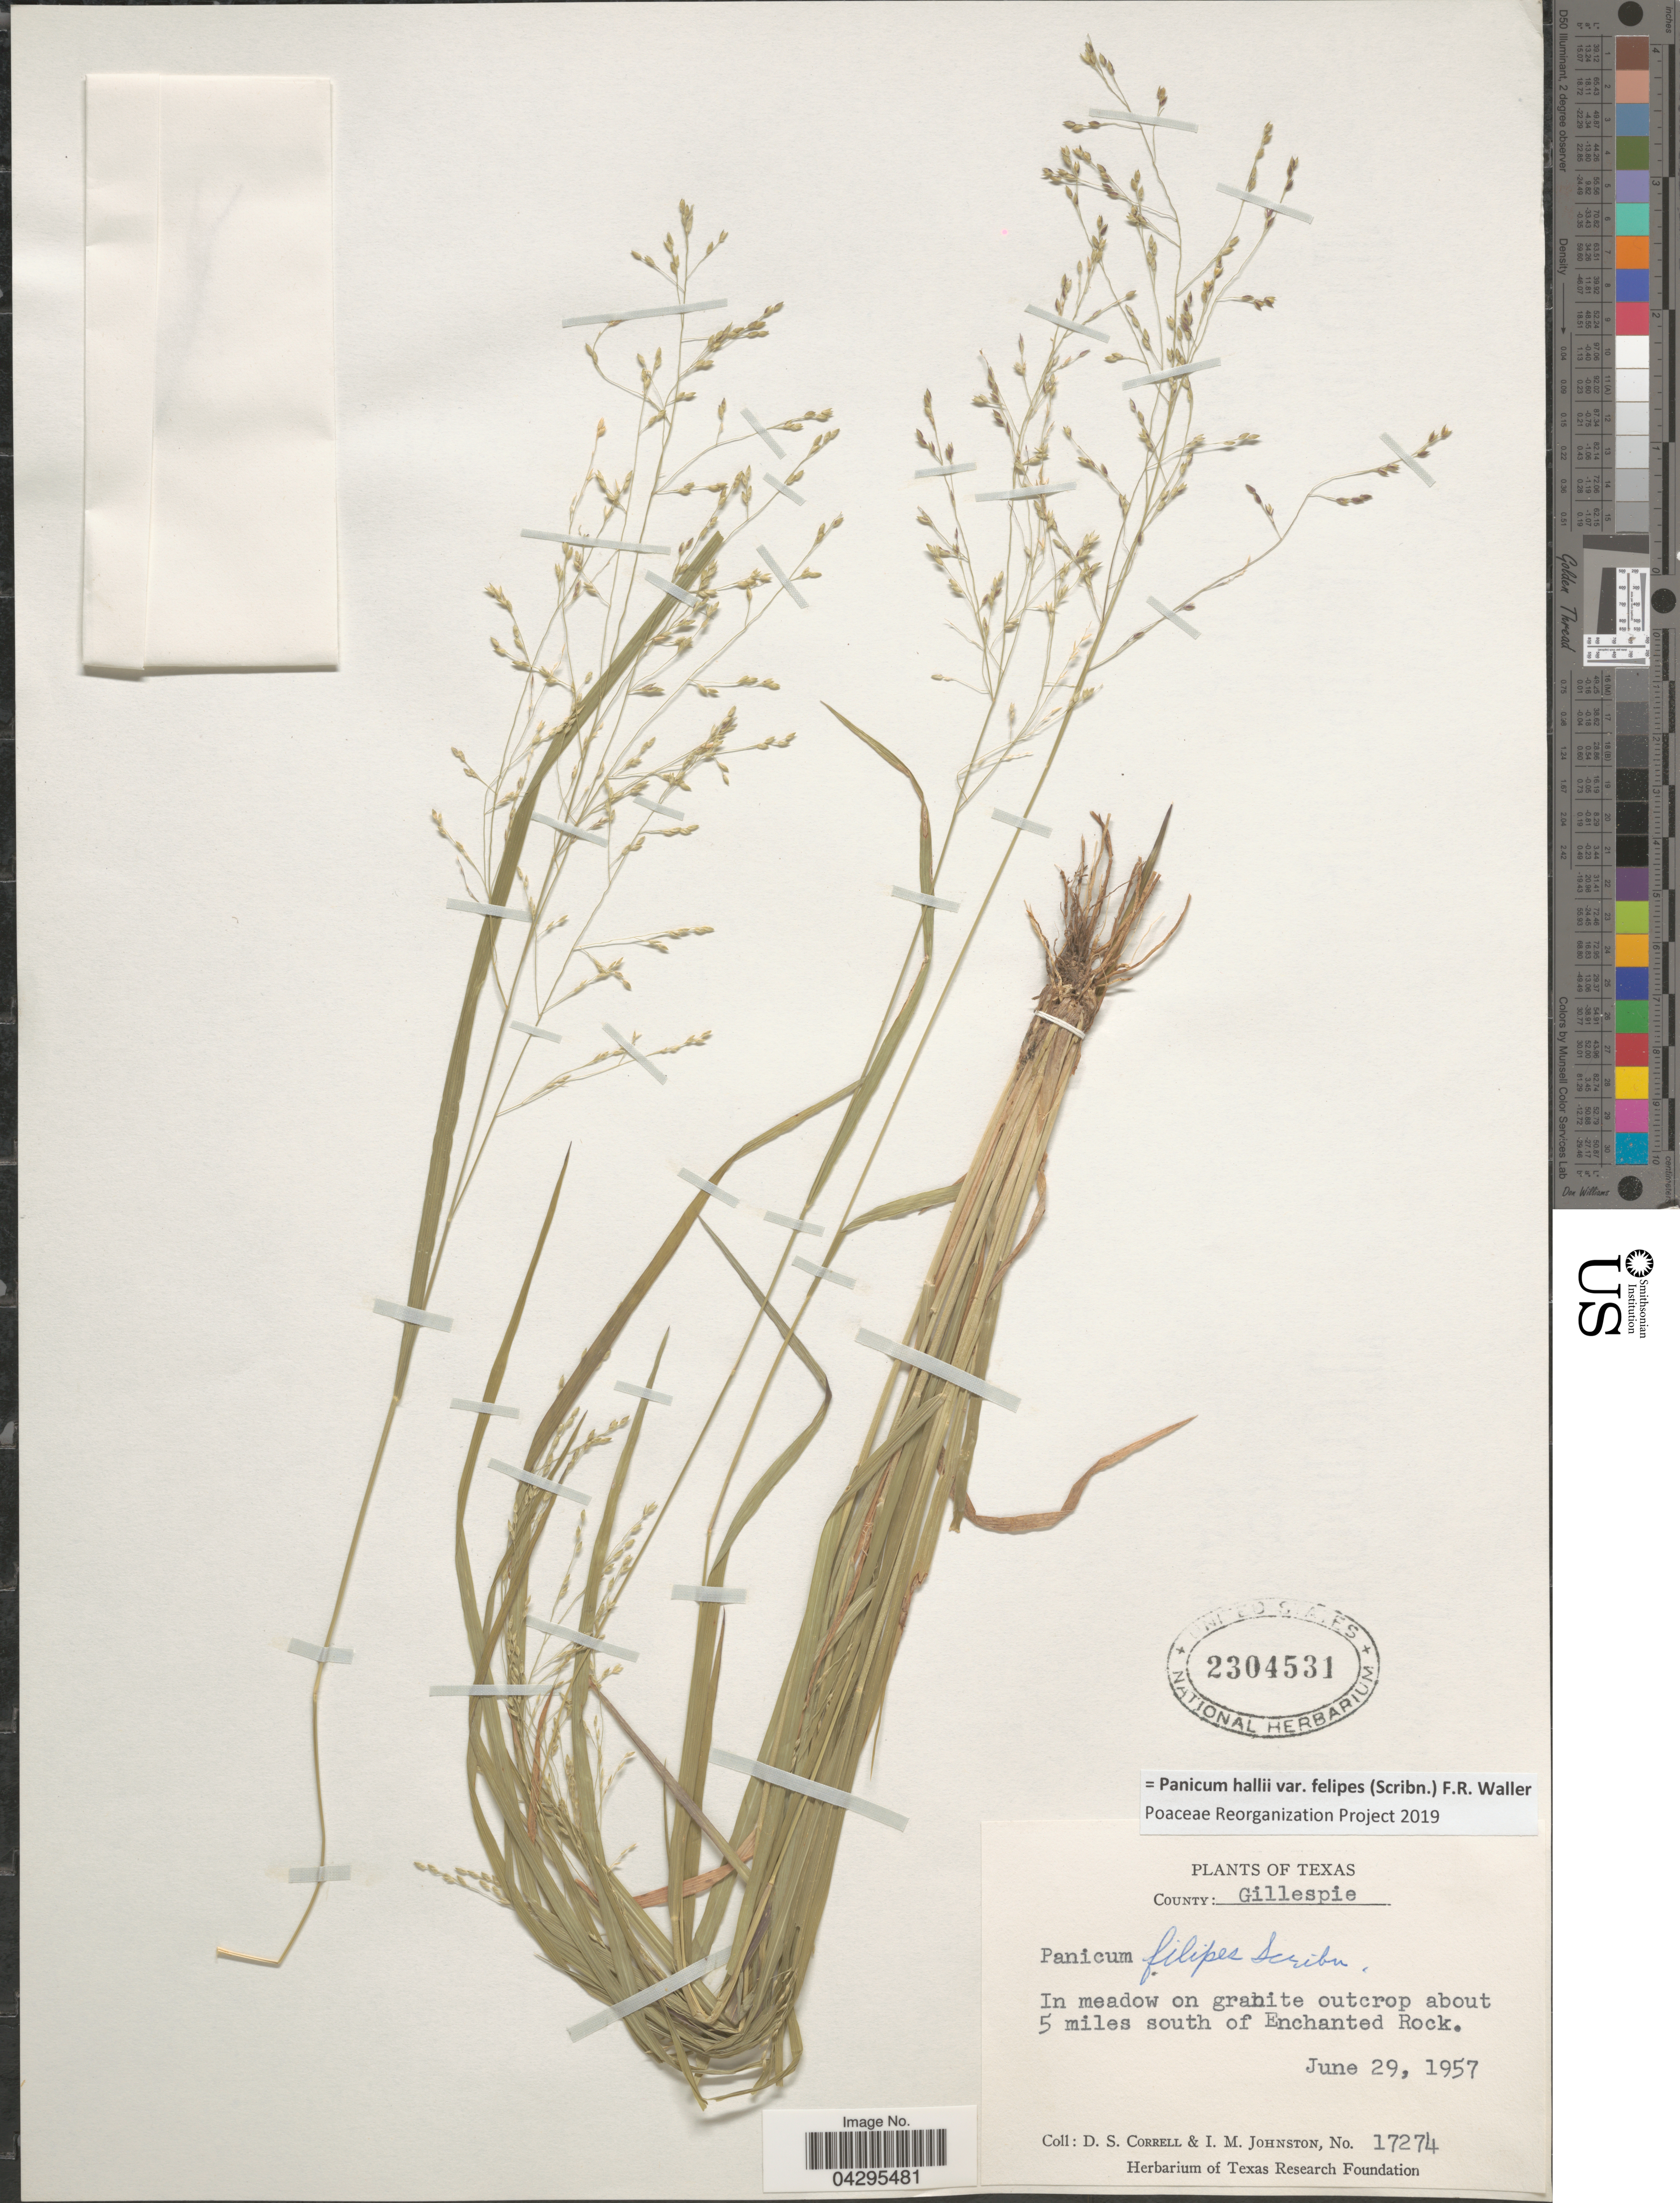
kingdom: Plantae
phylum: Tracheophyta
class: Liliopsida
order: Poales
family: Poaceae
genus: Panicum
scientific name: Panicum hallii var. felipes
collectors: D. S. Correll & I.M. Johnston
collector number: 17274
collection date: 1957-06-29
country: United States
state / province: Texas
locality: County: Gillespie. In meadow on granite outcrop about 5 miles south of Enchanted Rock.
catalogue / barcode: US 2304531